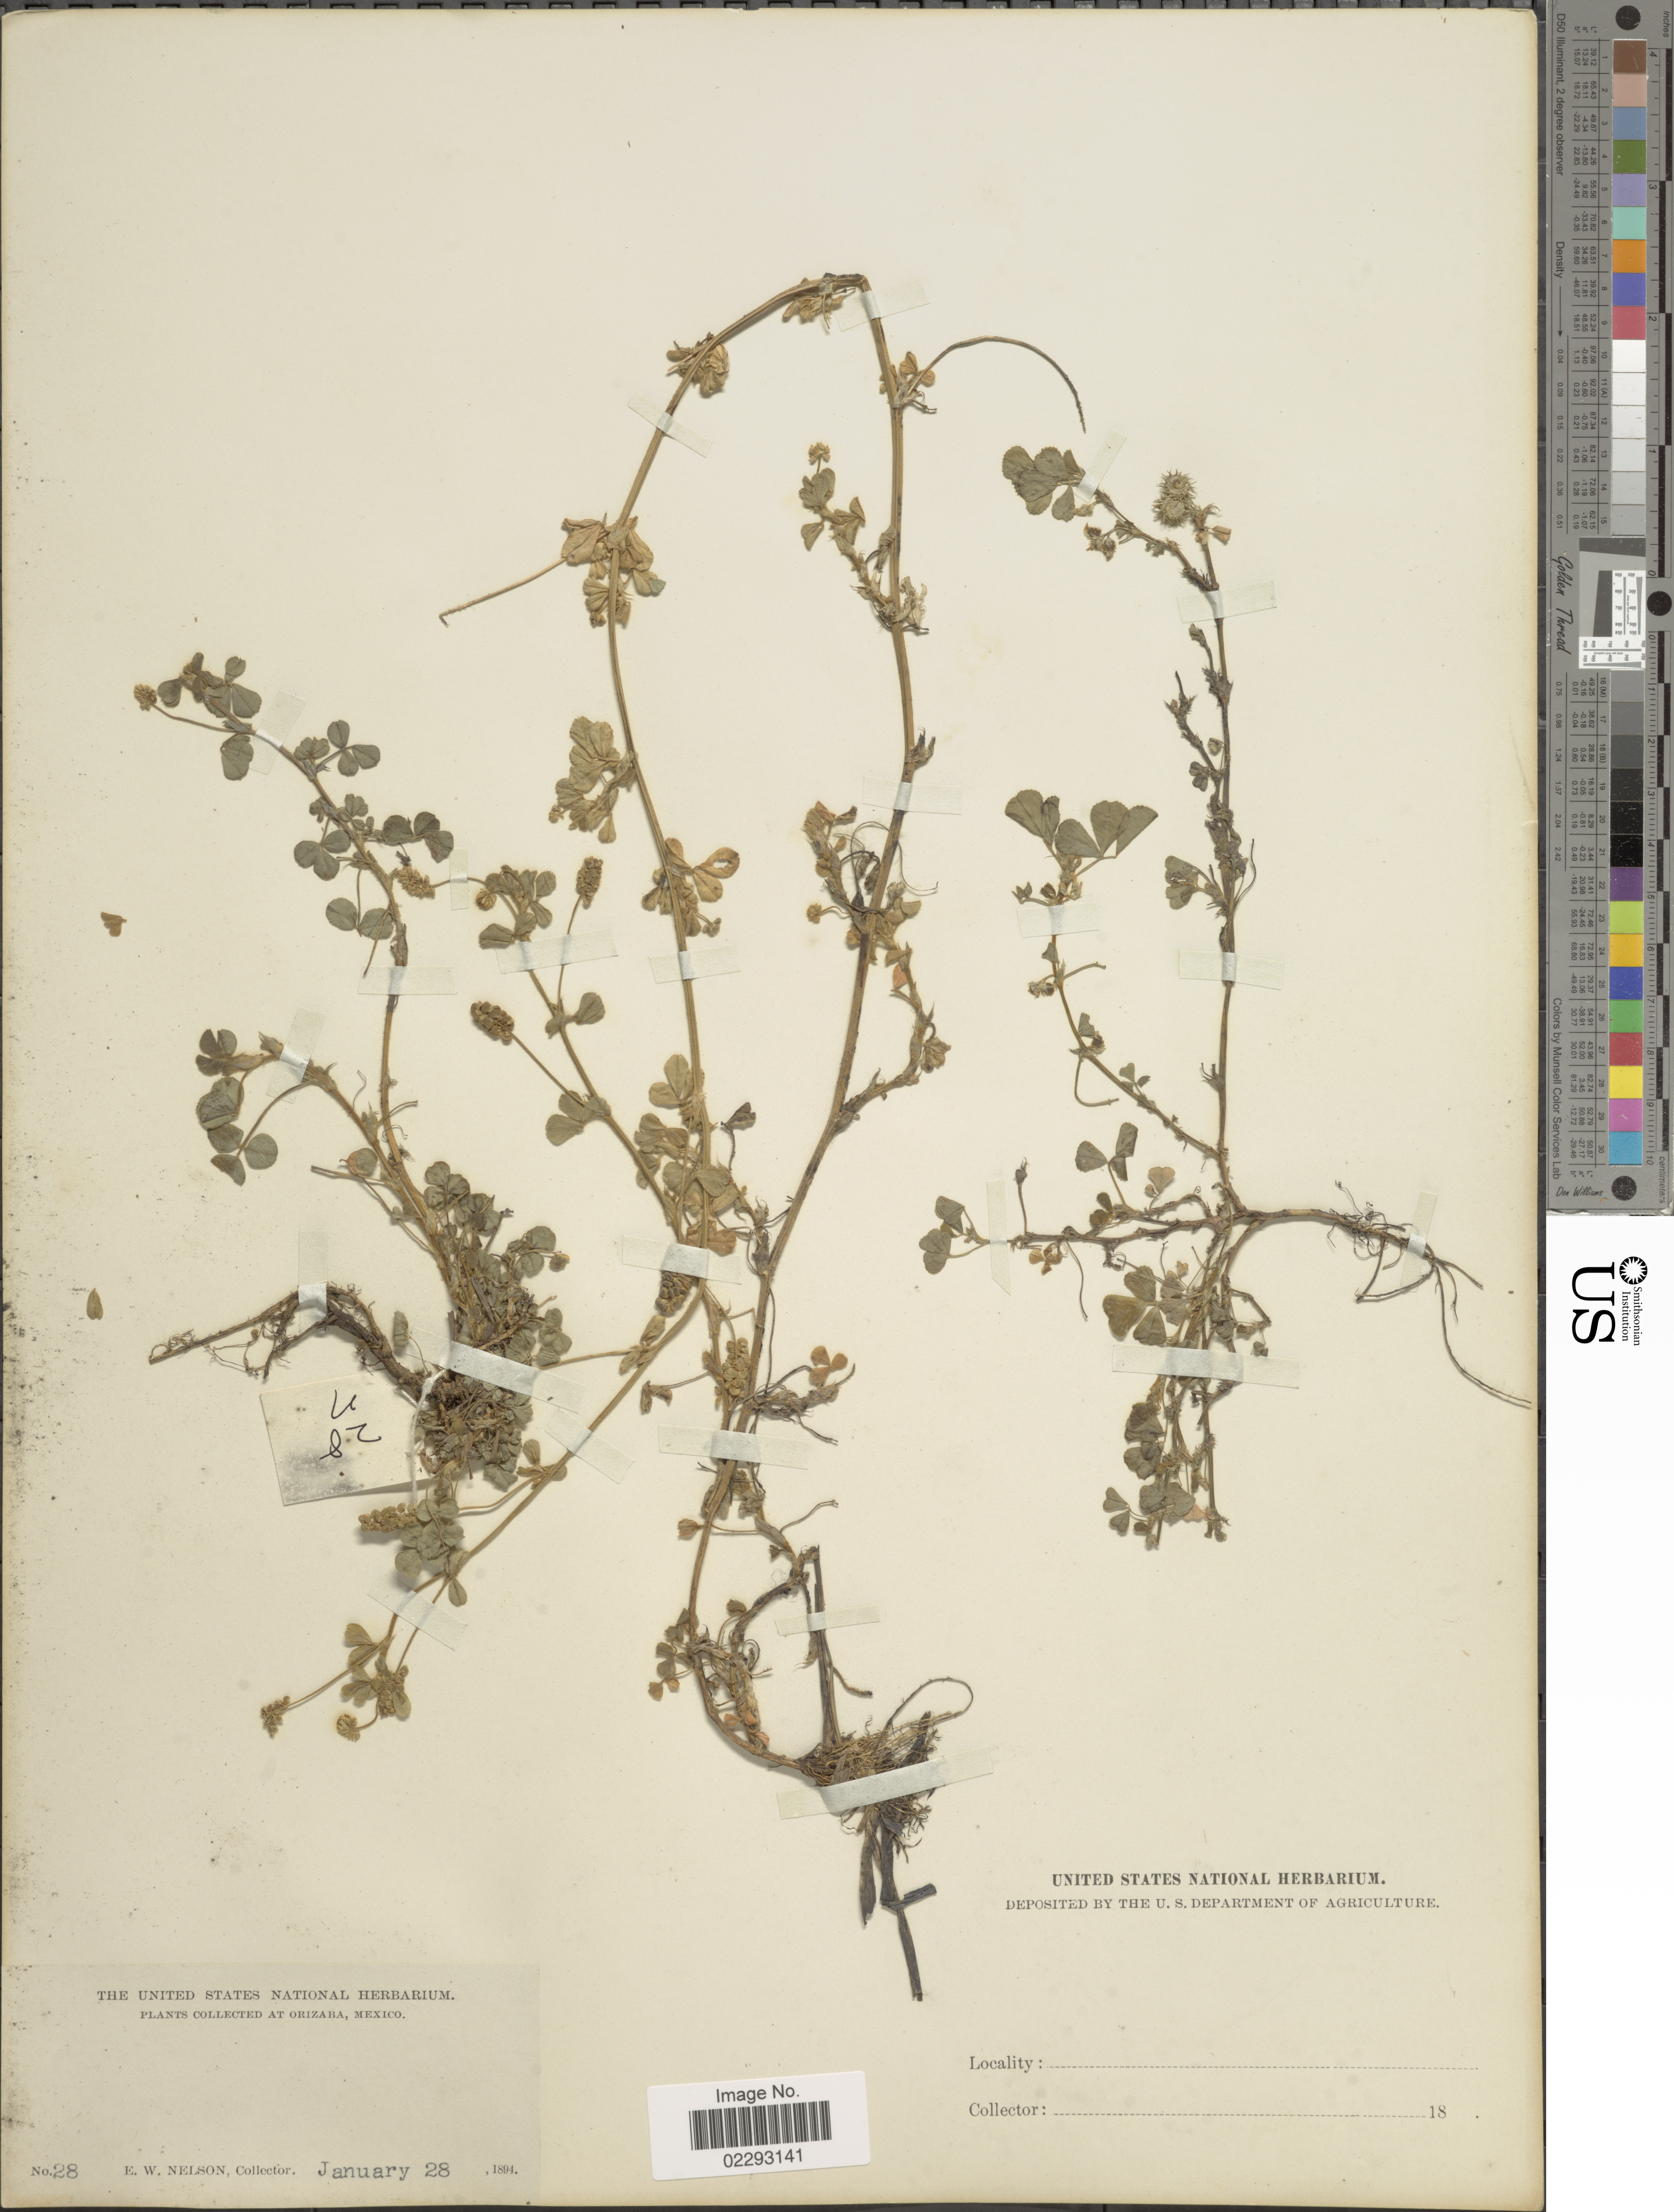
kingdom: Plantae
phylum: Tracheophyta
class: Magnoliopsida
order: Fabales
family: Fabaceae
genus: Medicago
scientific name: Medicago lupulina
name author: L.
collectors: E. W. Nelson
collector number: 28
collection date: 1894-01-28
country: Mexico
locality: Orizaba, Mexico.